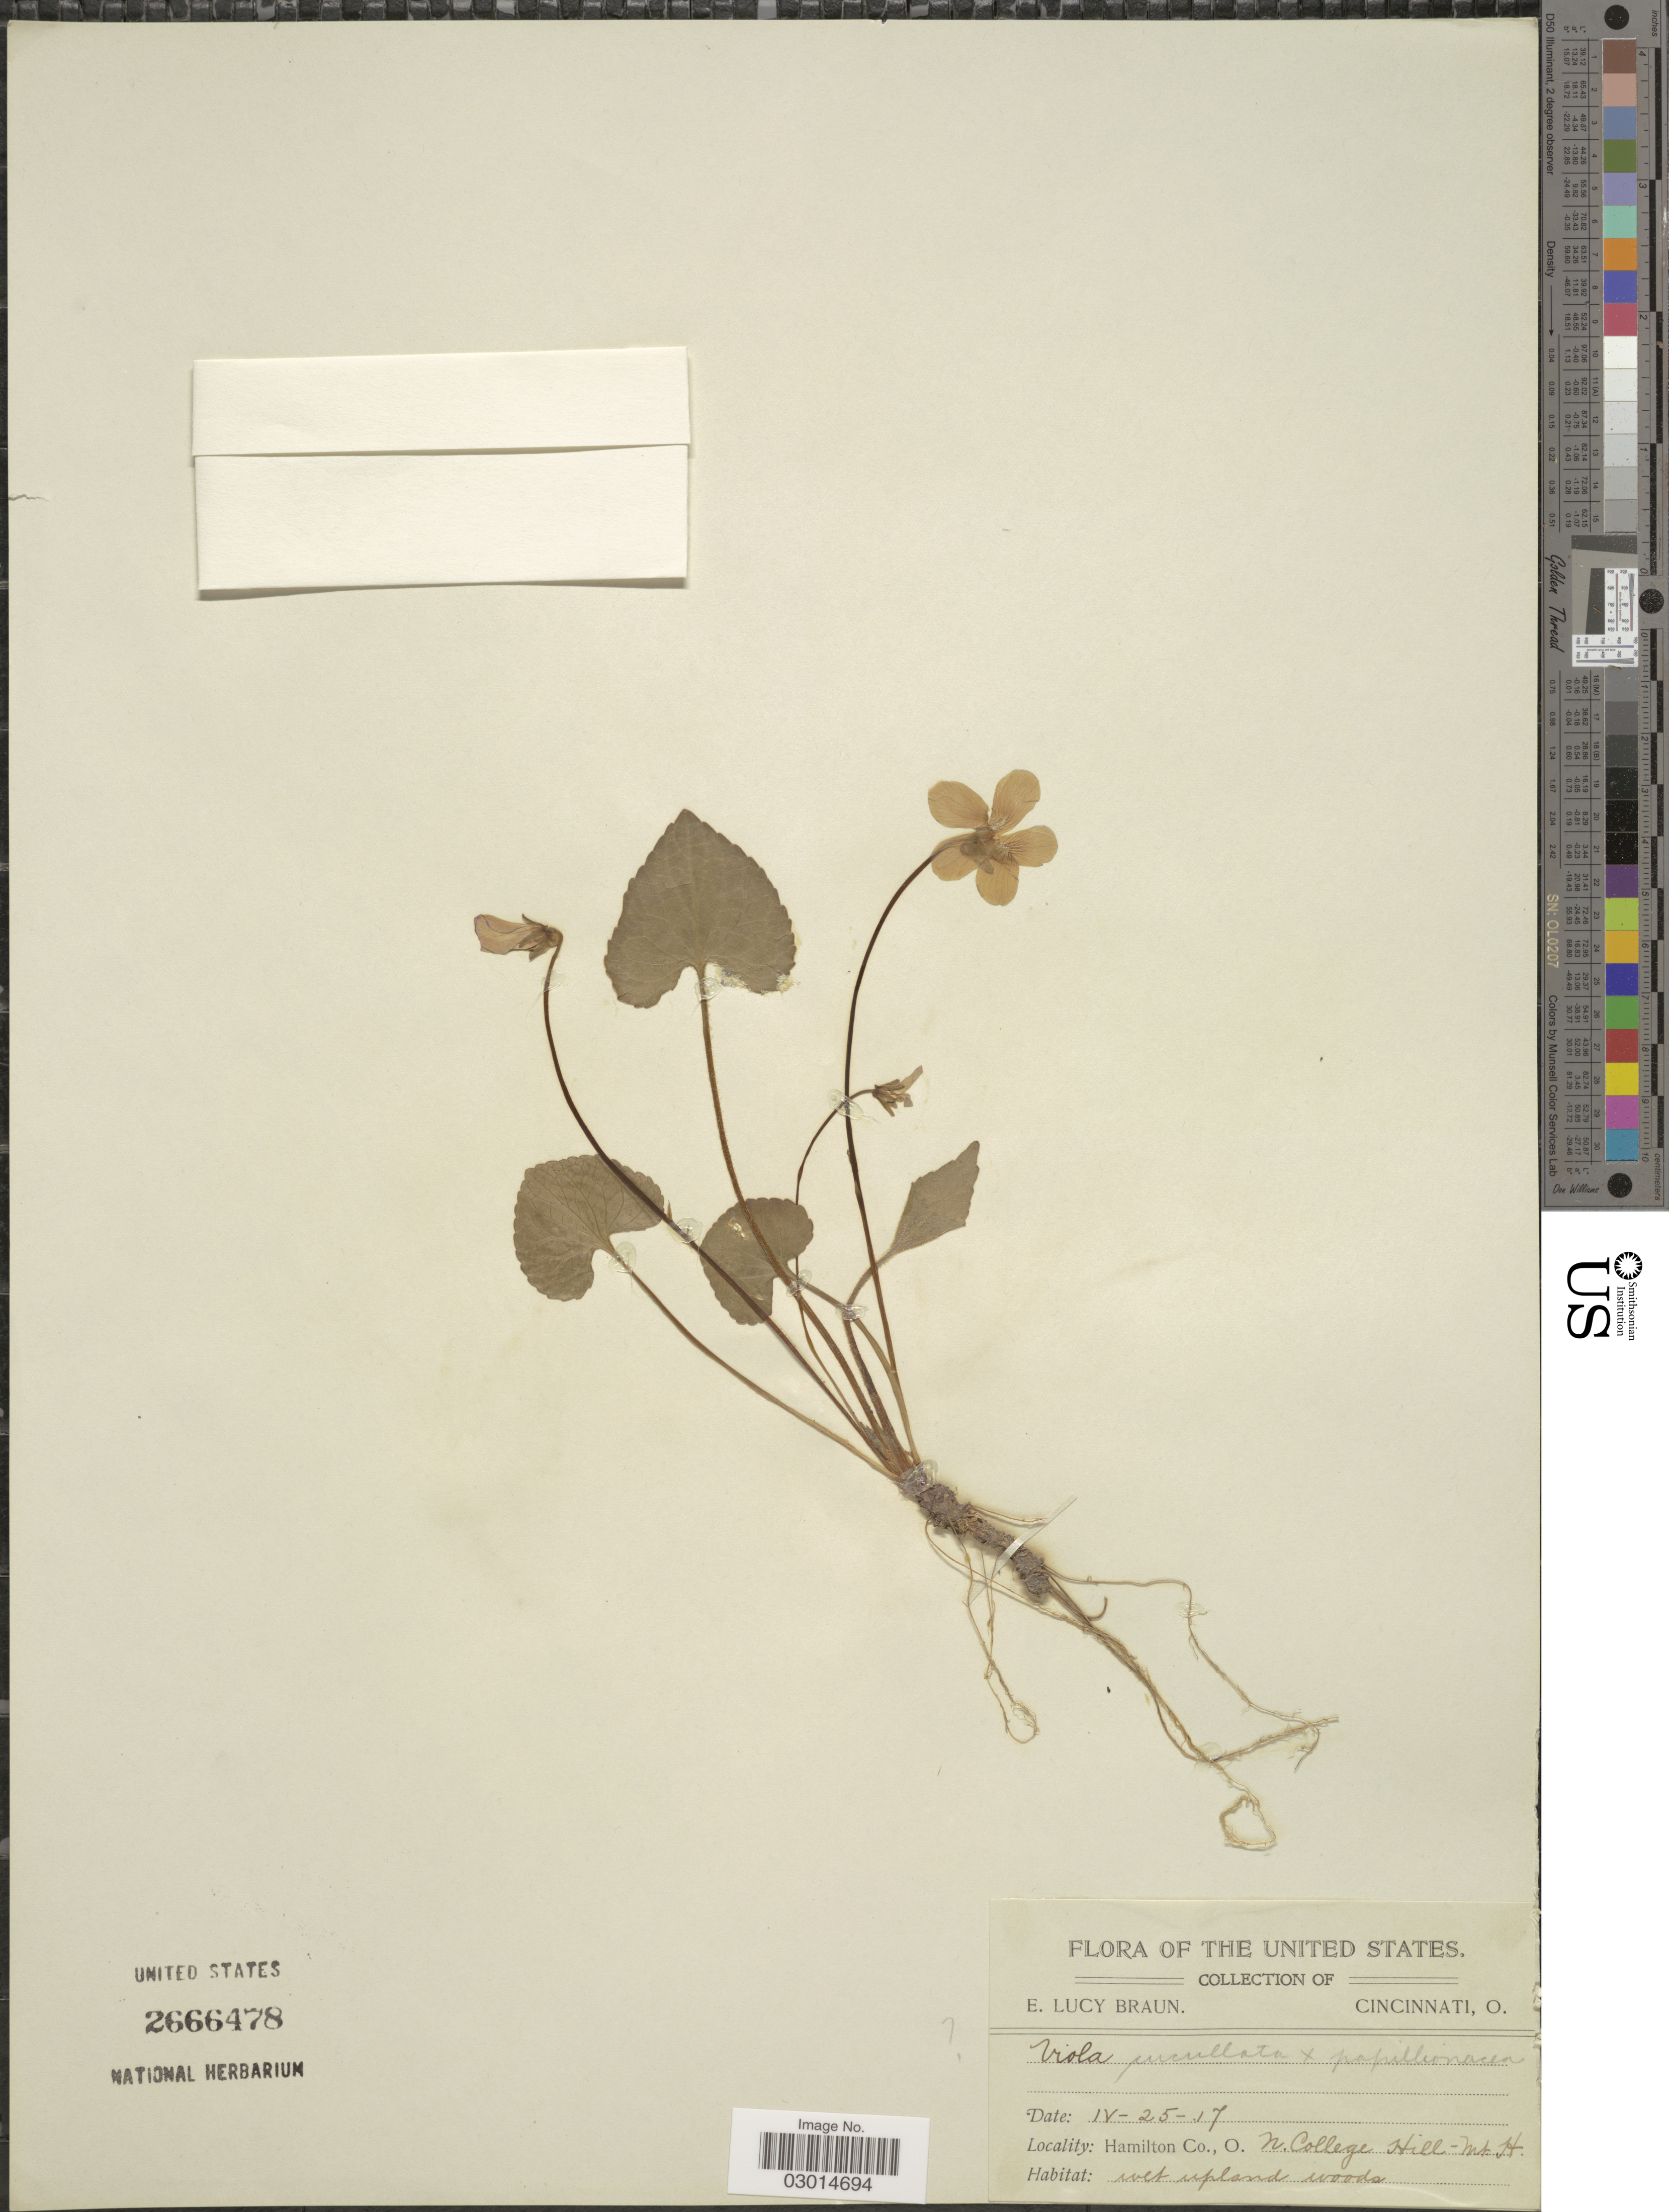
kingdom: Plantae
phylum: Tracheophyta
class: Magnoliopsida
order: Malpighiales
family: Violaceae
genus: Viola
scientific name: Viola cucullata x V. papilionacea Pursh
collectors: E. L. Braun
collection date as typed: Transcribed d/m/y: 25/4/17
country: United States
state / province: Ohio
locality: Hamilton Co., O. N. College Hill - Mt H.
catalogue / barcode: US 2666478